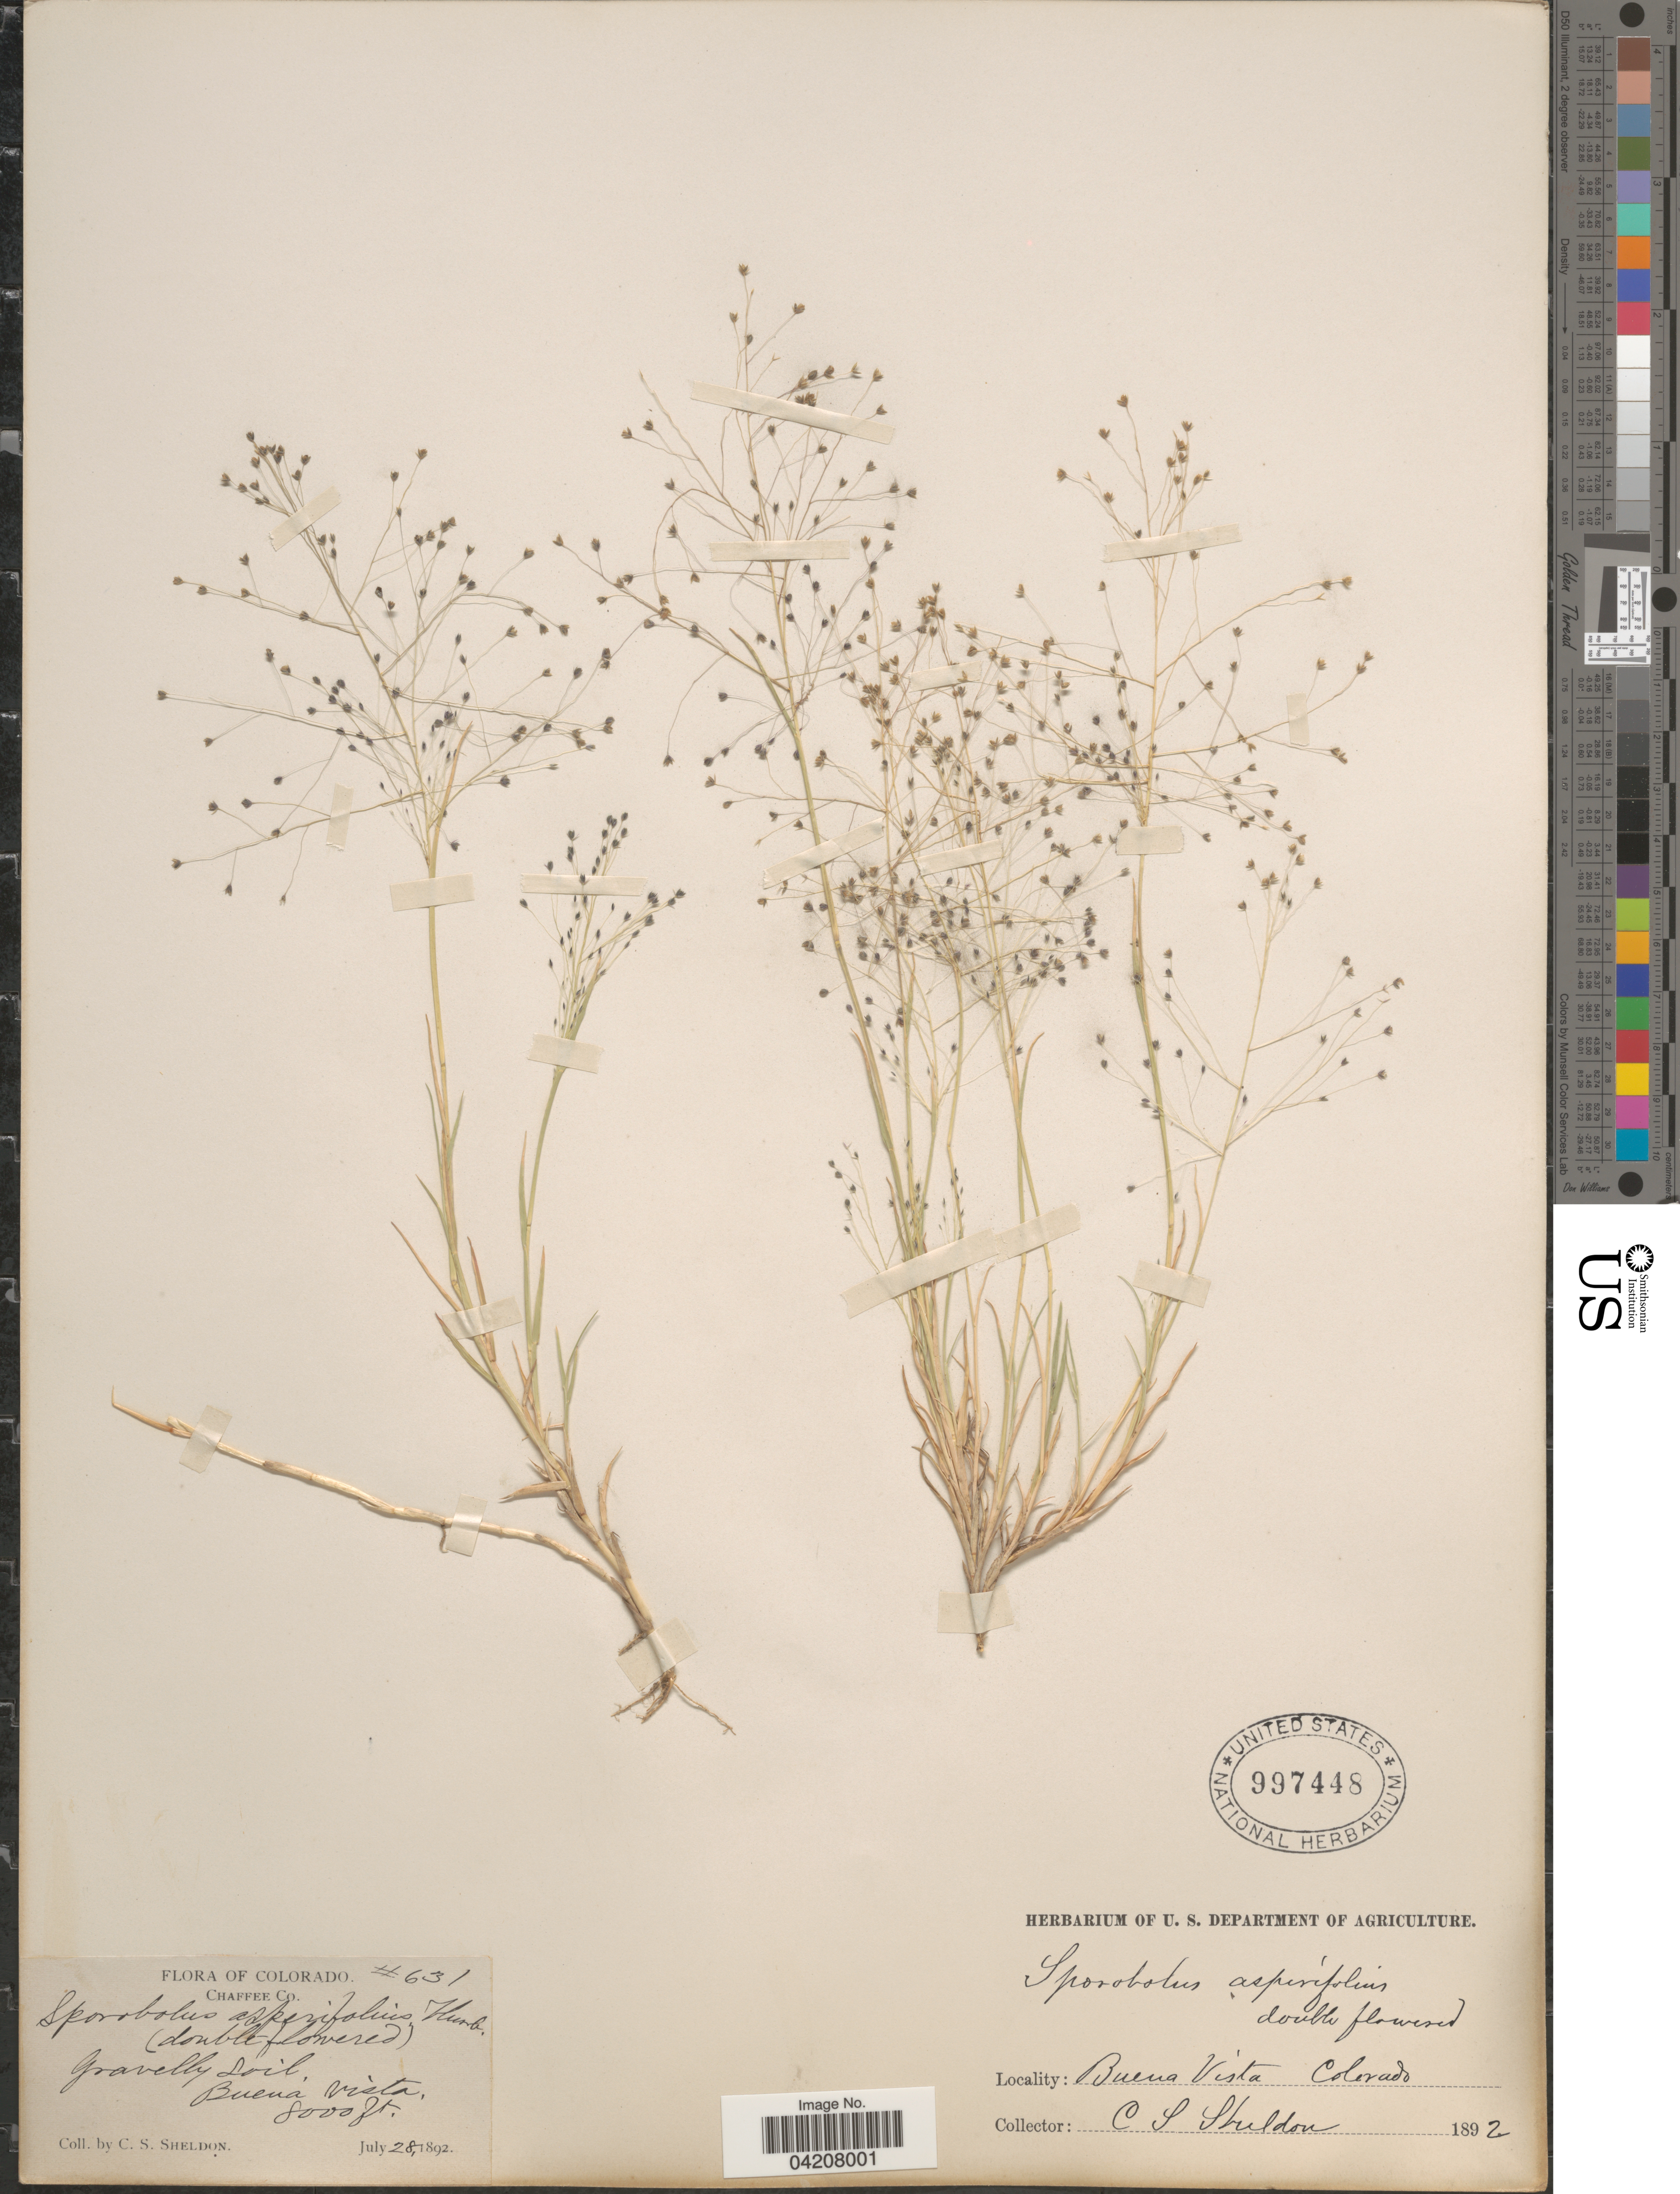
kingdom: Plantae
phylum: Tracheophyta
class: Liliopsida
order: Poales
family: Poaceae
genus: Muhlenbergia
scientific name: Muhlenbergia asperifolia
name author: (Nees & Meyen ex Trin.) Parodi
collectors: C. S. Sheldon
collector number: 631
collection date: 1892-07-28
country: United States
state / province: Colorado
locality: Chaffee Co. Buena Vista.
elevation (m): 2438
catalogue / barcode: US 997448